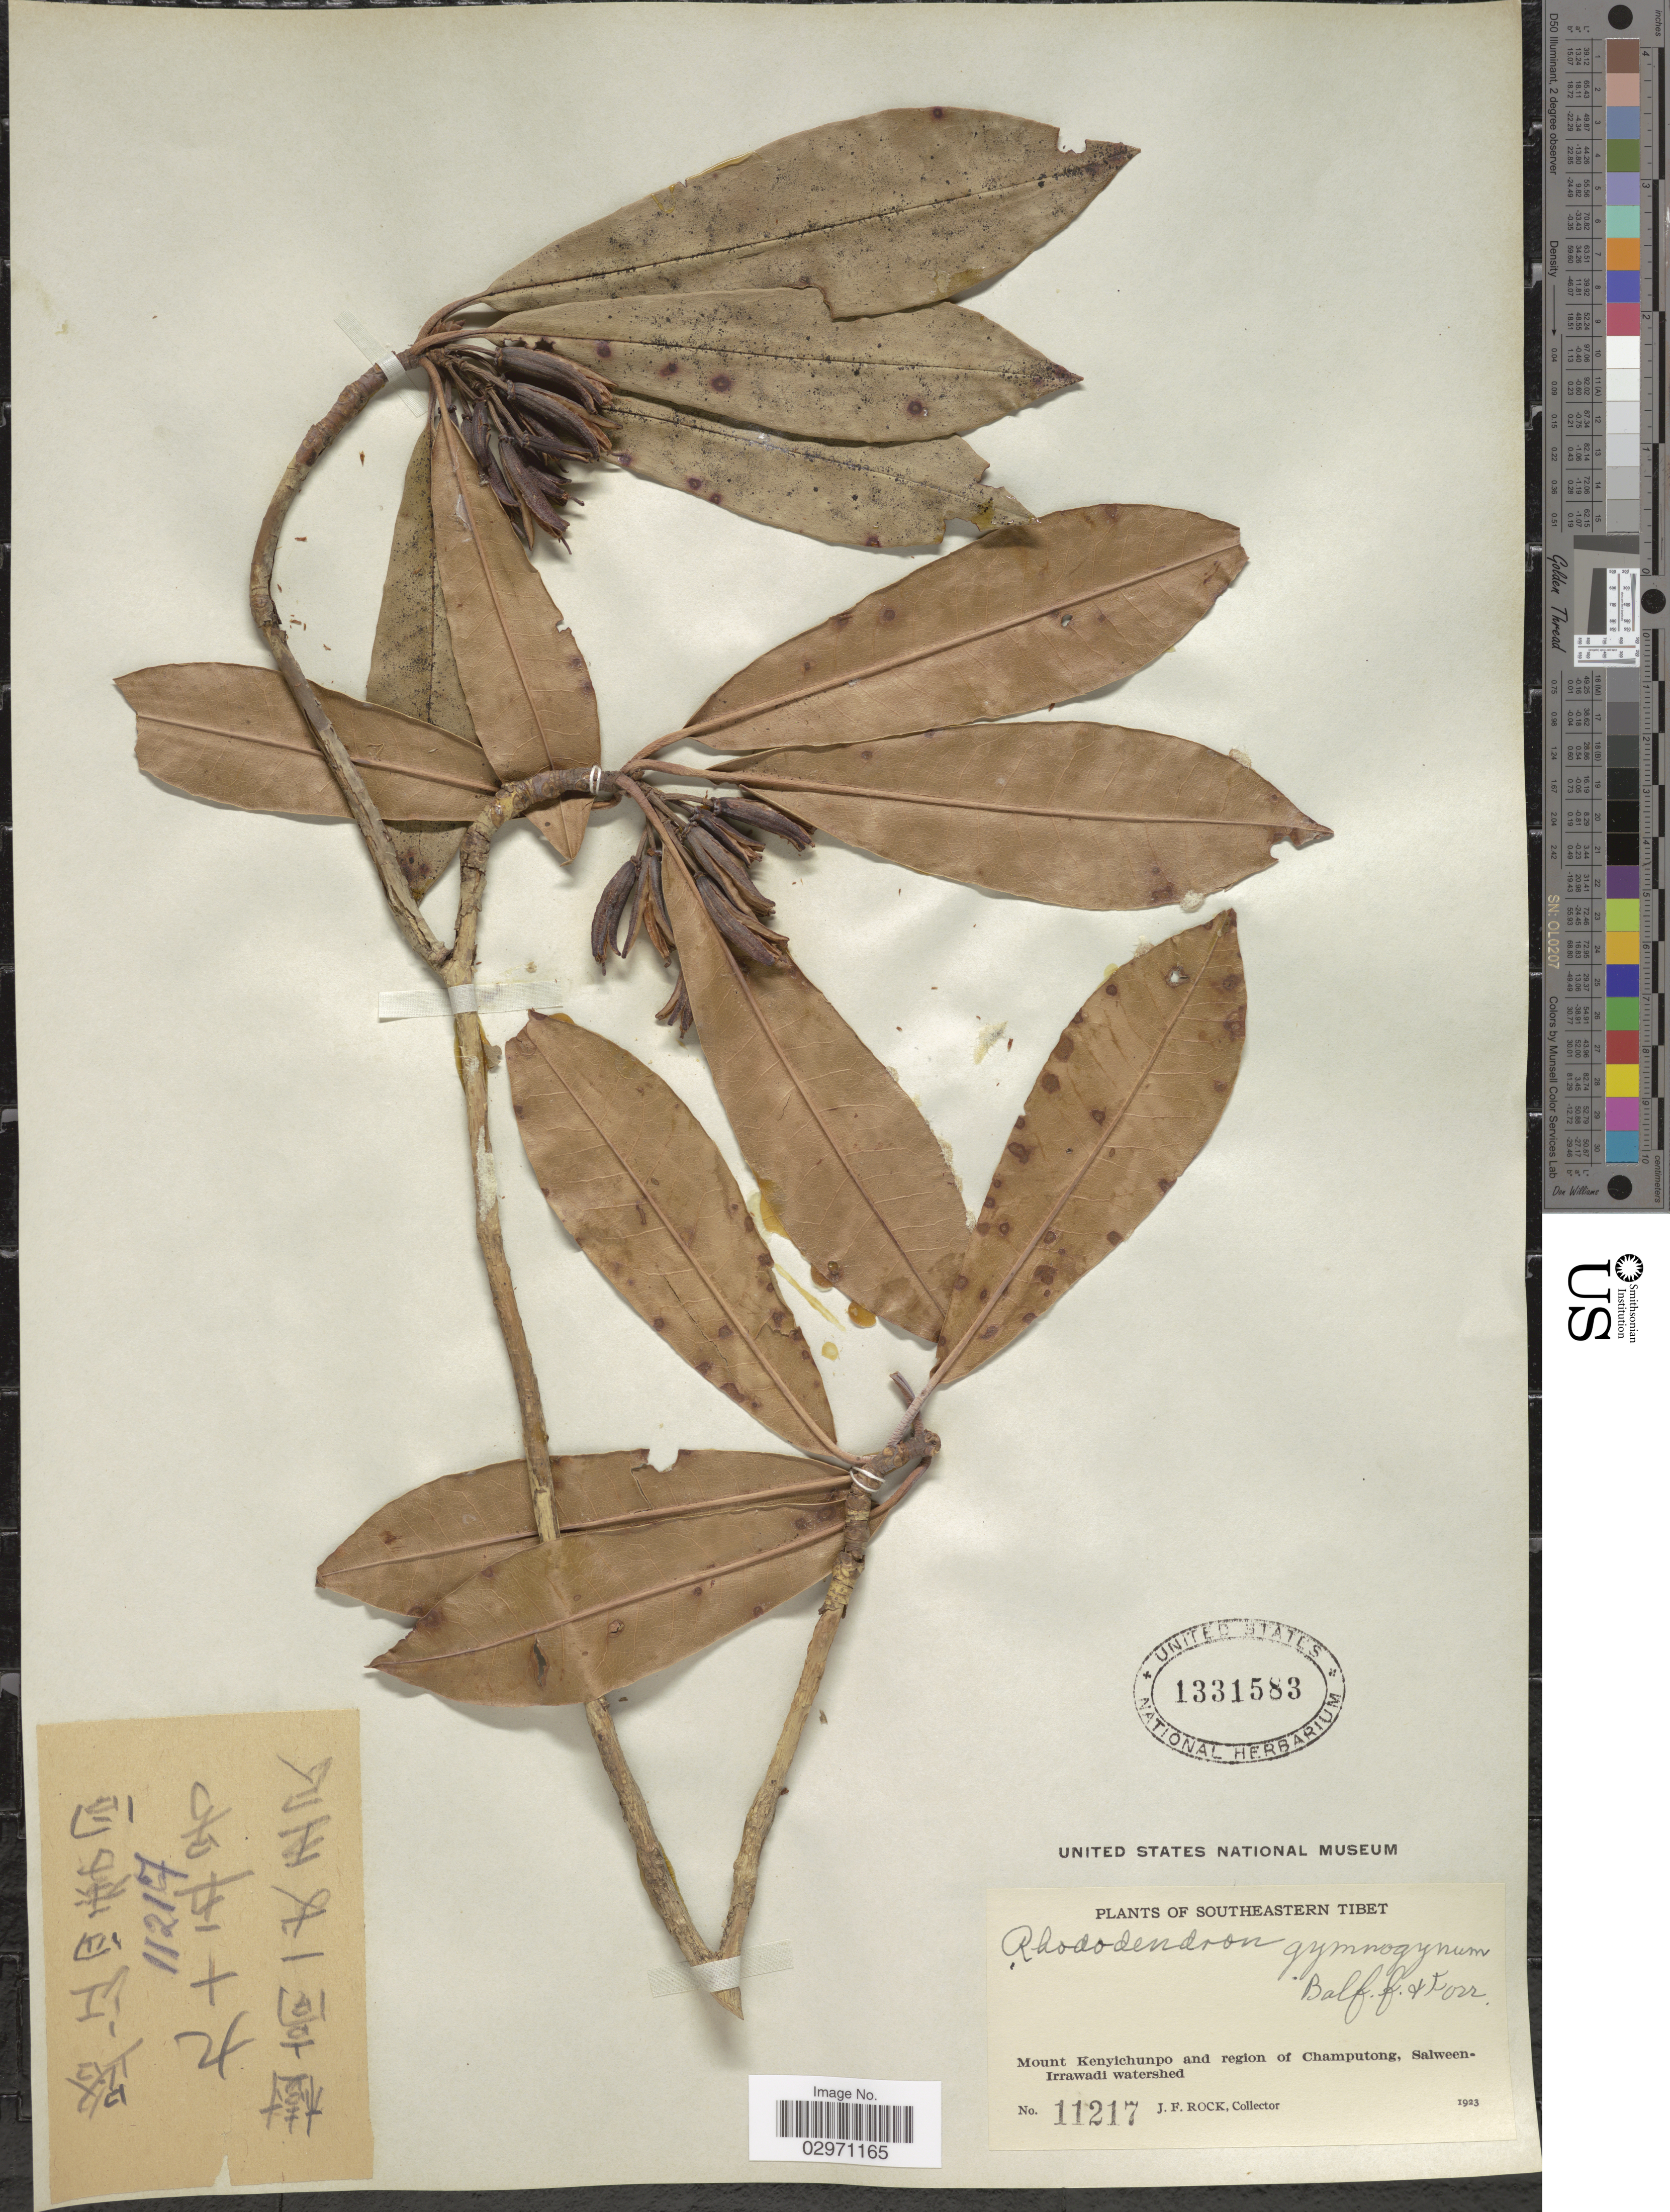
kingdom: Plantae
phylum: Tracheophyta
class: Magnoliopsida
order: Ericales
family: Ericaceae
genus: Rhododendron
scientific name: Rhododendron gymnogynum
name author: Balf. f. & Forrest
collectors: J. Rock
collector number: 11217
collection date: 1923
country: China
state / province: Xizang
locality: Southeastern Tibet. Mount Kenyichunpo and region of Champutong, Salween-Irrawadi watershed.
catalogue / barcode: US 1331583